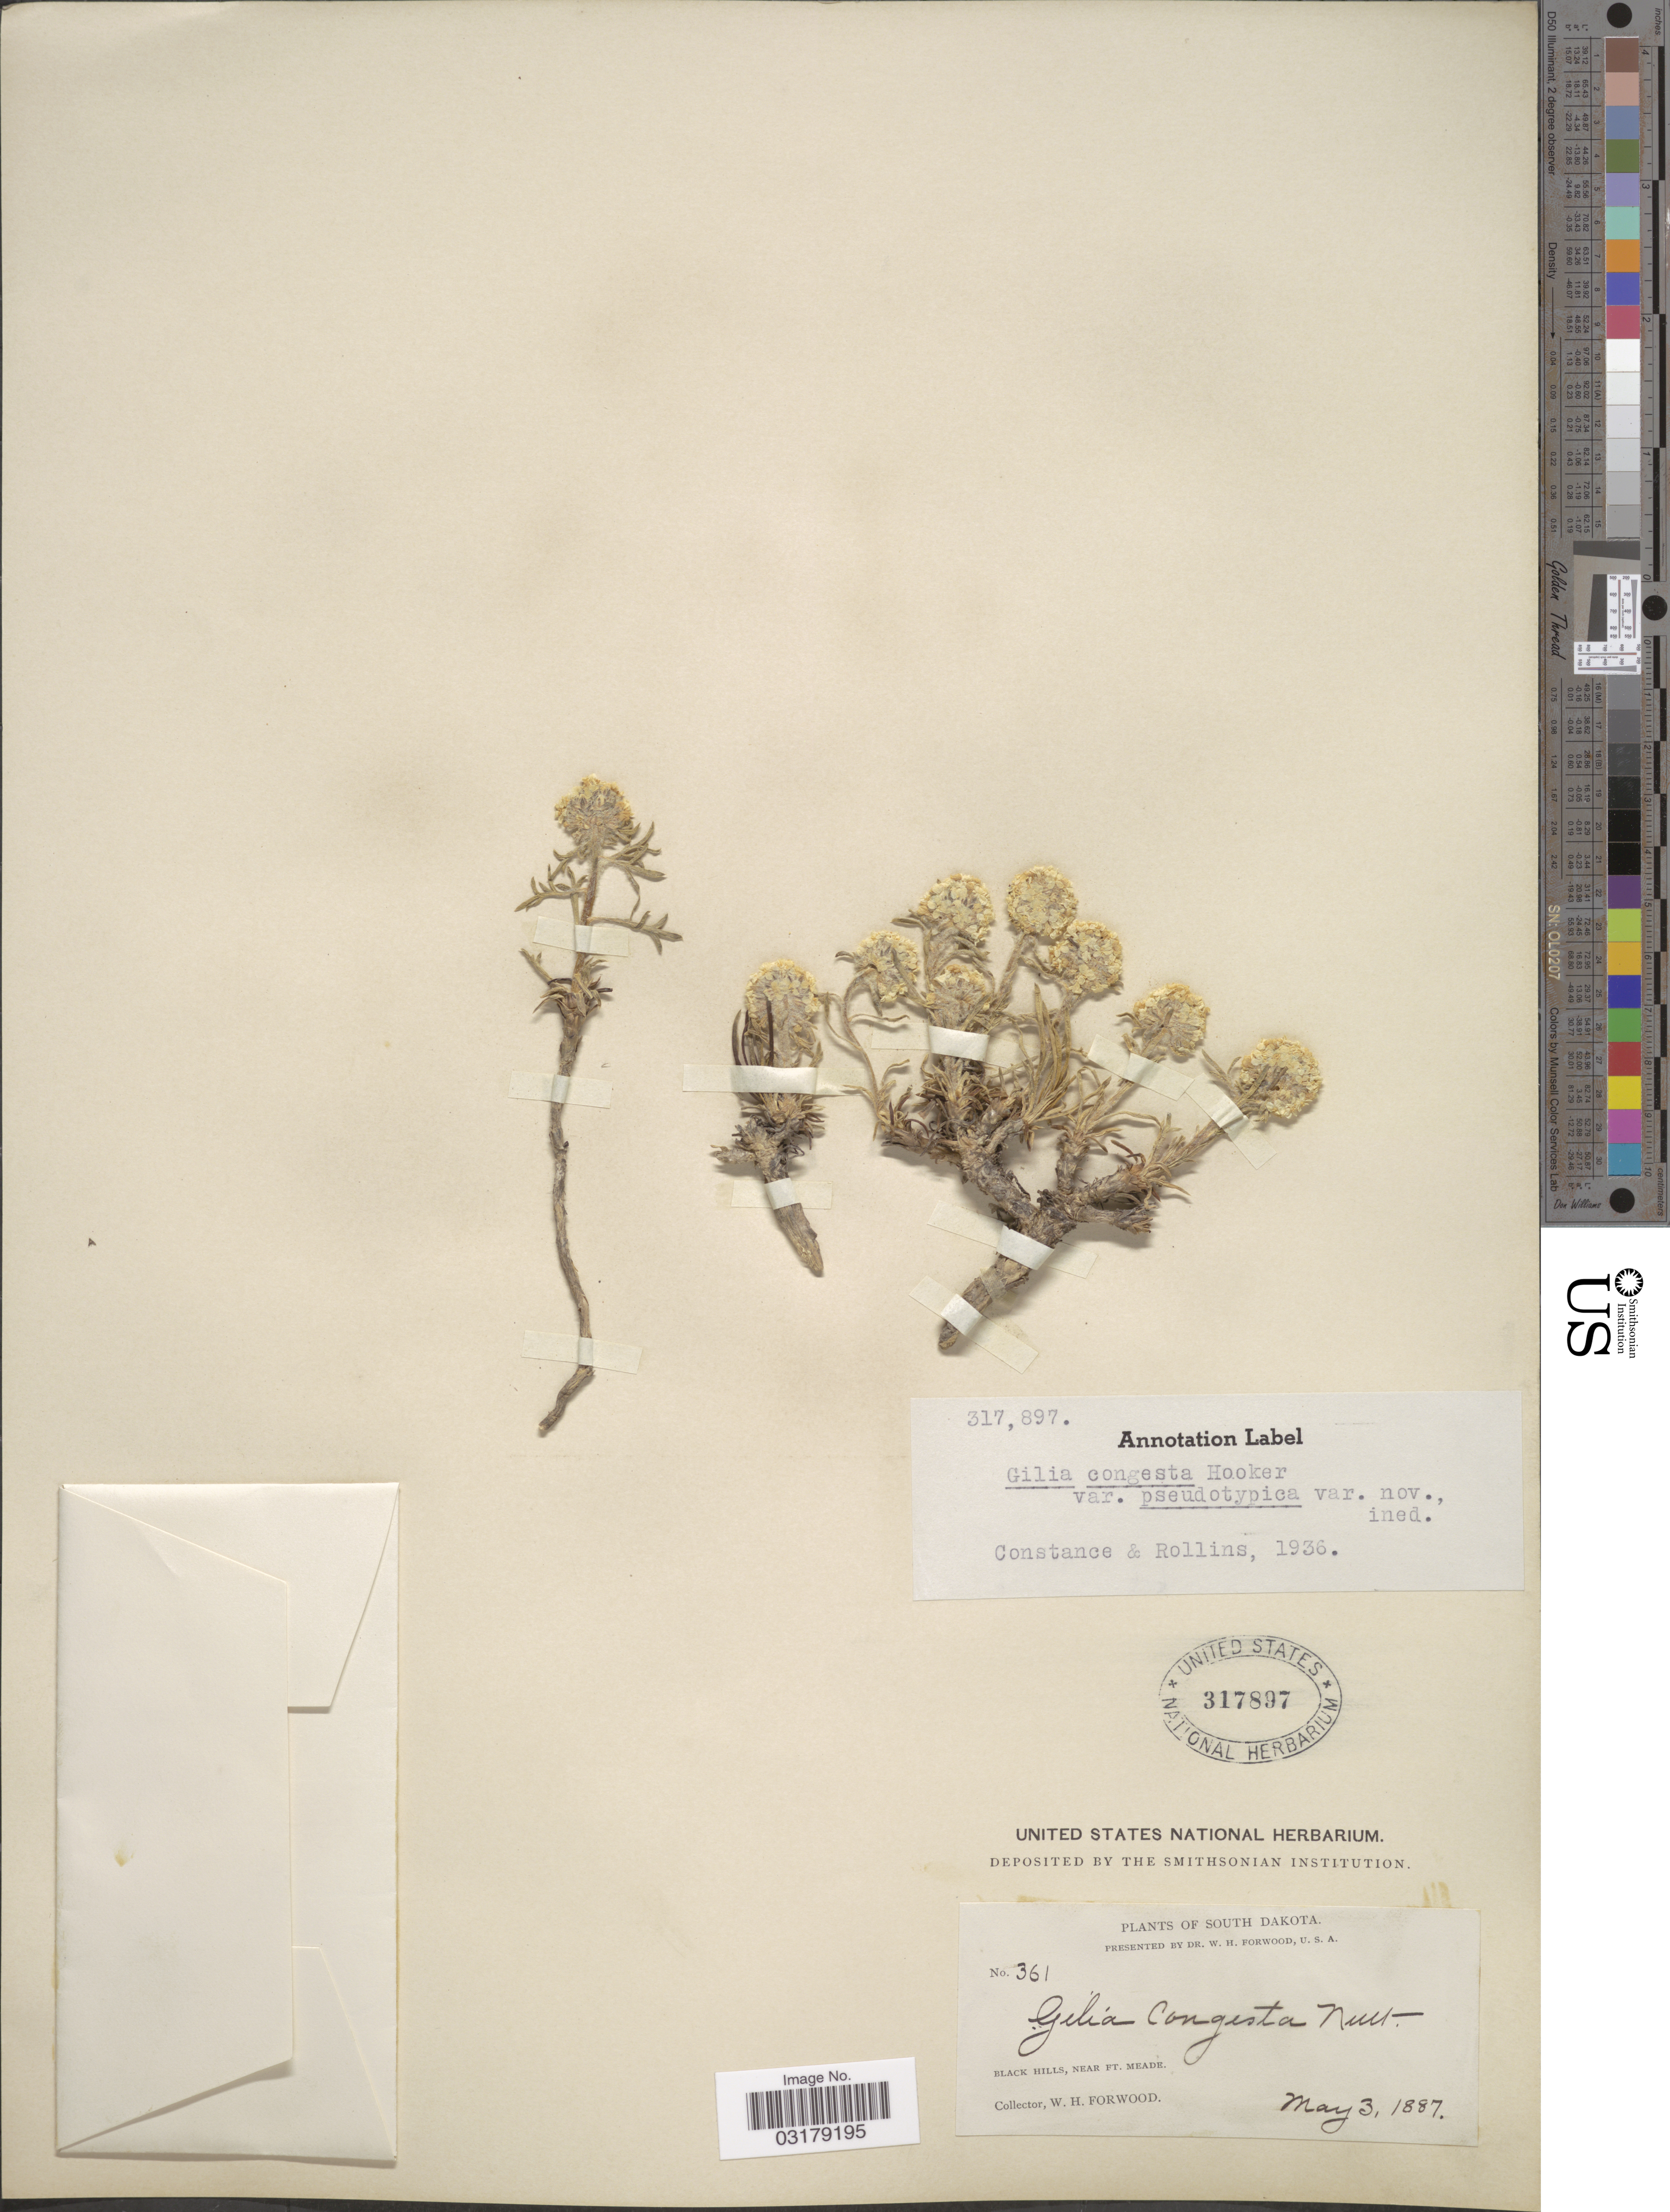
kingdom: Plantae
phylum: Tracheophyta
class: Magnoliopsida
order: Ericales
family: Polemoniaceae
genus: Ipomopsis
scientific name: Ipomopsis congesta subsp. pseudotypica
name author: (Constance & Rollins) A.G. Day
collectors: W. Forwood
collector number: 361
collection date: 1887-05-03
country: United States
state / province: South Dakota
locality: Black hills, near Ft. Meade.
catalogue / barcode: US 317897